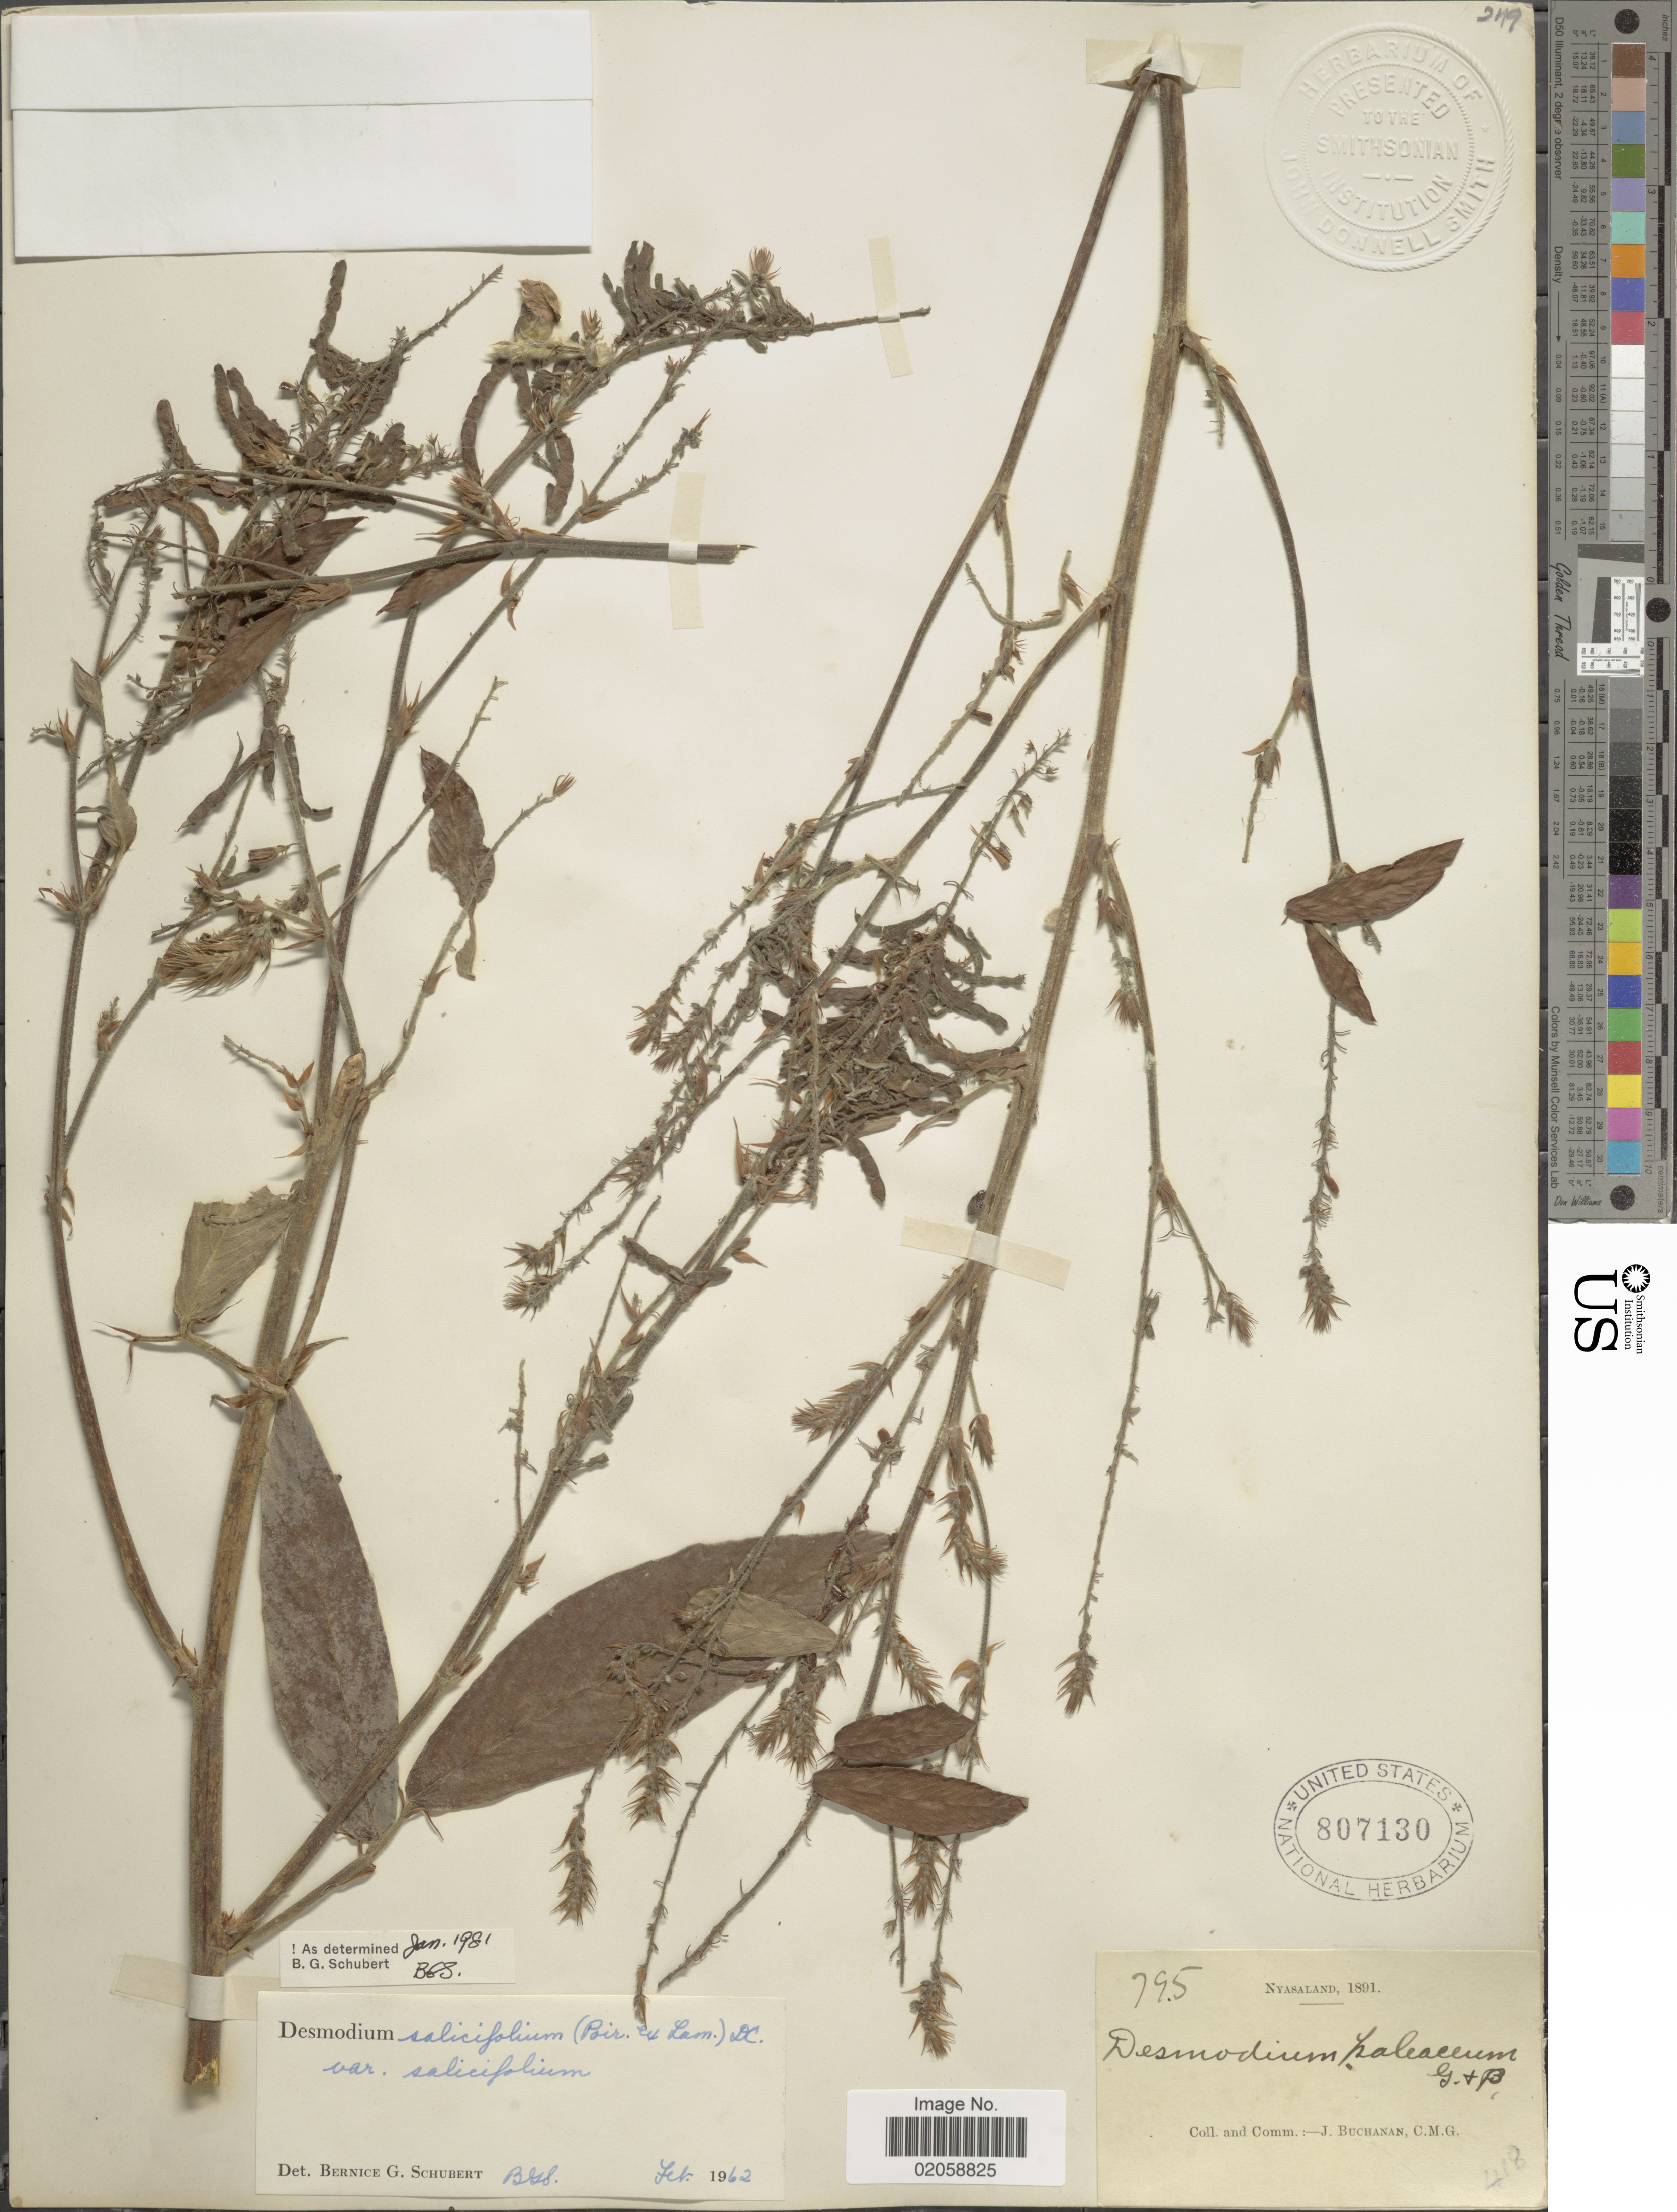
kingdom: Plantae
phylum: Tracheophyta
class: Magnoliopsida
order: Fabales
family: Fabaceae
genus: Pleurolobus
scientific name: Pleurolobus salicifolius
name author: (Poir.) H. Ohashi & K. Ohashi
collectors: J. Buchanan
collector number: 795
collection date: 1891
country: Malawi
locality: Nyasaland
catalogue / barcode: US 807130